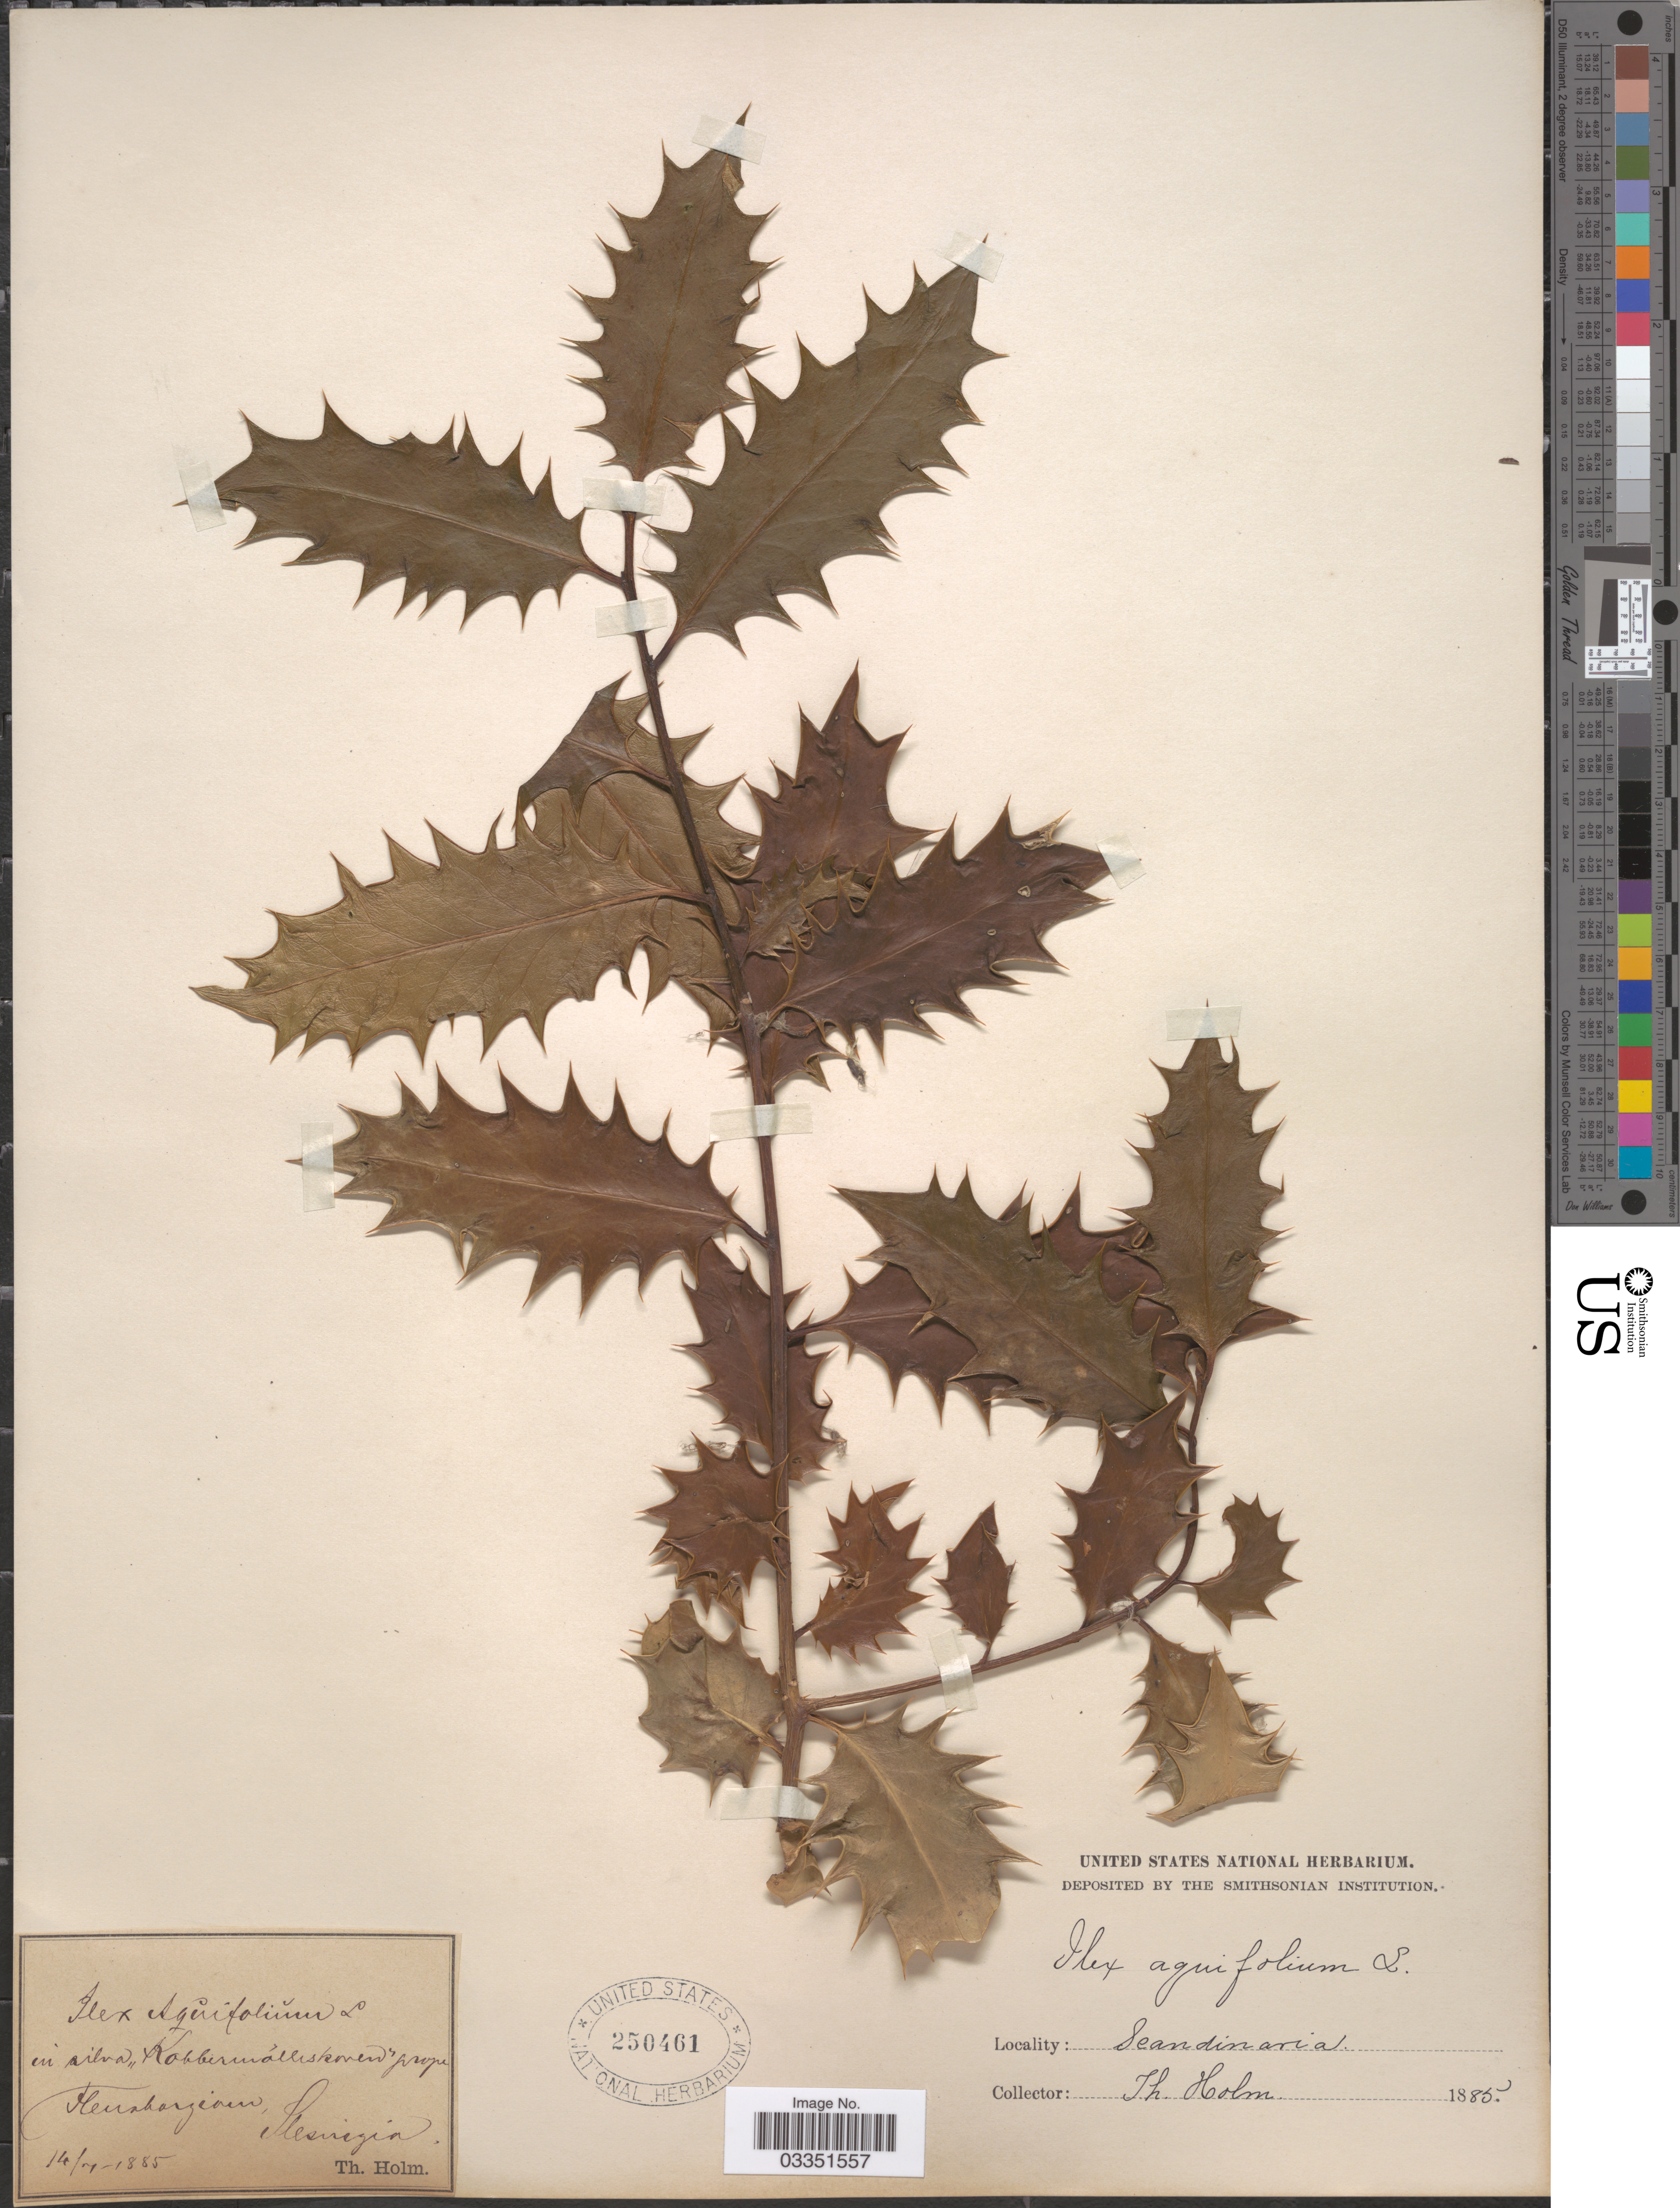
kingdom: Plantae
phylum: Tracheophyta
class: Magnoliopsida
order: Aquifoliales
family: Aquifoliaceae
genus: Ilex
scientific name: Ilex aquifolium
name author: L.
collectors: T. Holm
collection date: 1885-07-14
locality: In silva, "Kobberwalkskoven" prope Henabargiven, Slesviegia. [interpreted] Scandinavia.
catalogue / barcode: US 250461